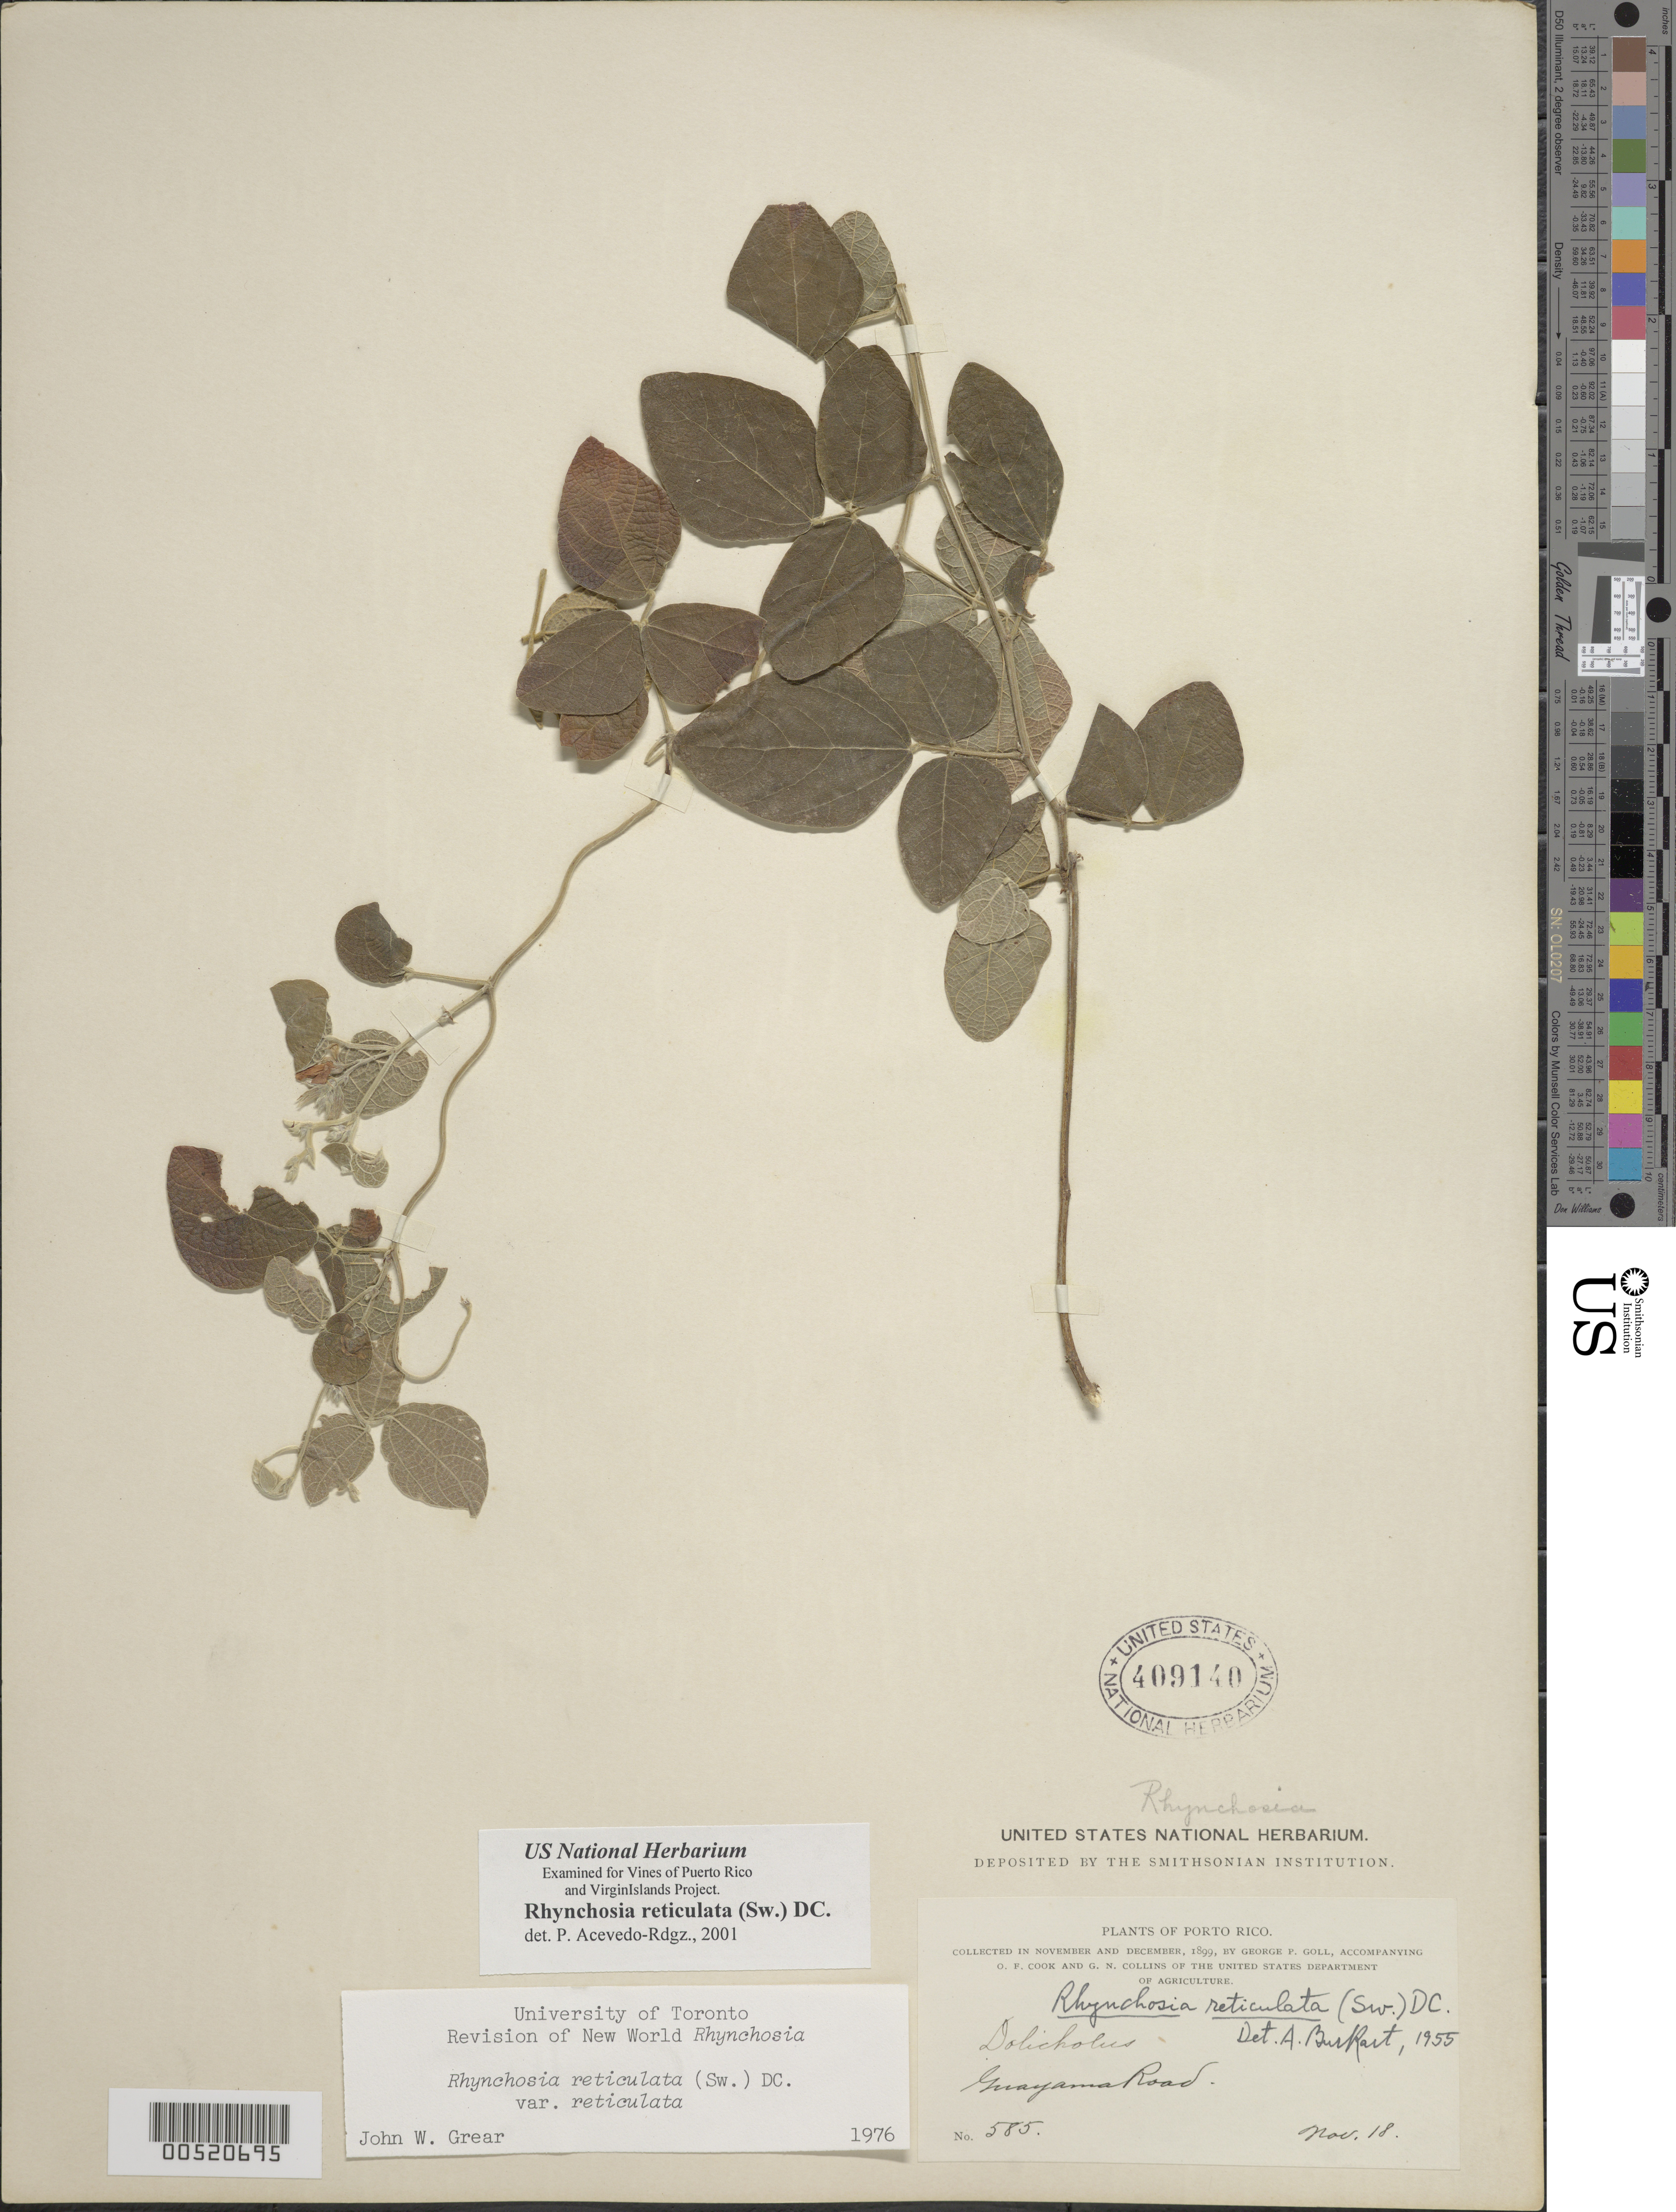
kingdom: Plantae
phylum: Tracheophyta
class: Magnoliopsida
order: Fabales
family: Fabaceae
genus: Rhynchosia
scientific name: Rhynchosia reticulata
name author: (Sw.) DC.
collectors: G. Goll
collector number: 585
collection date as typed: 18 Nov 1899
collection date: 1899-11-18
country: Puerto Rico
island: Greater Antilles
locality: Guayama Road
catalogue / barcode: US 409140